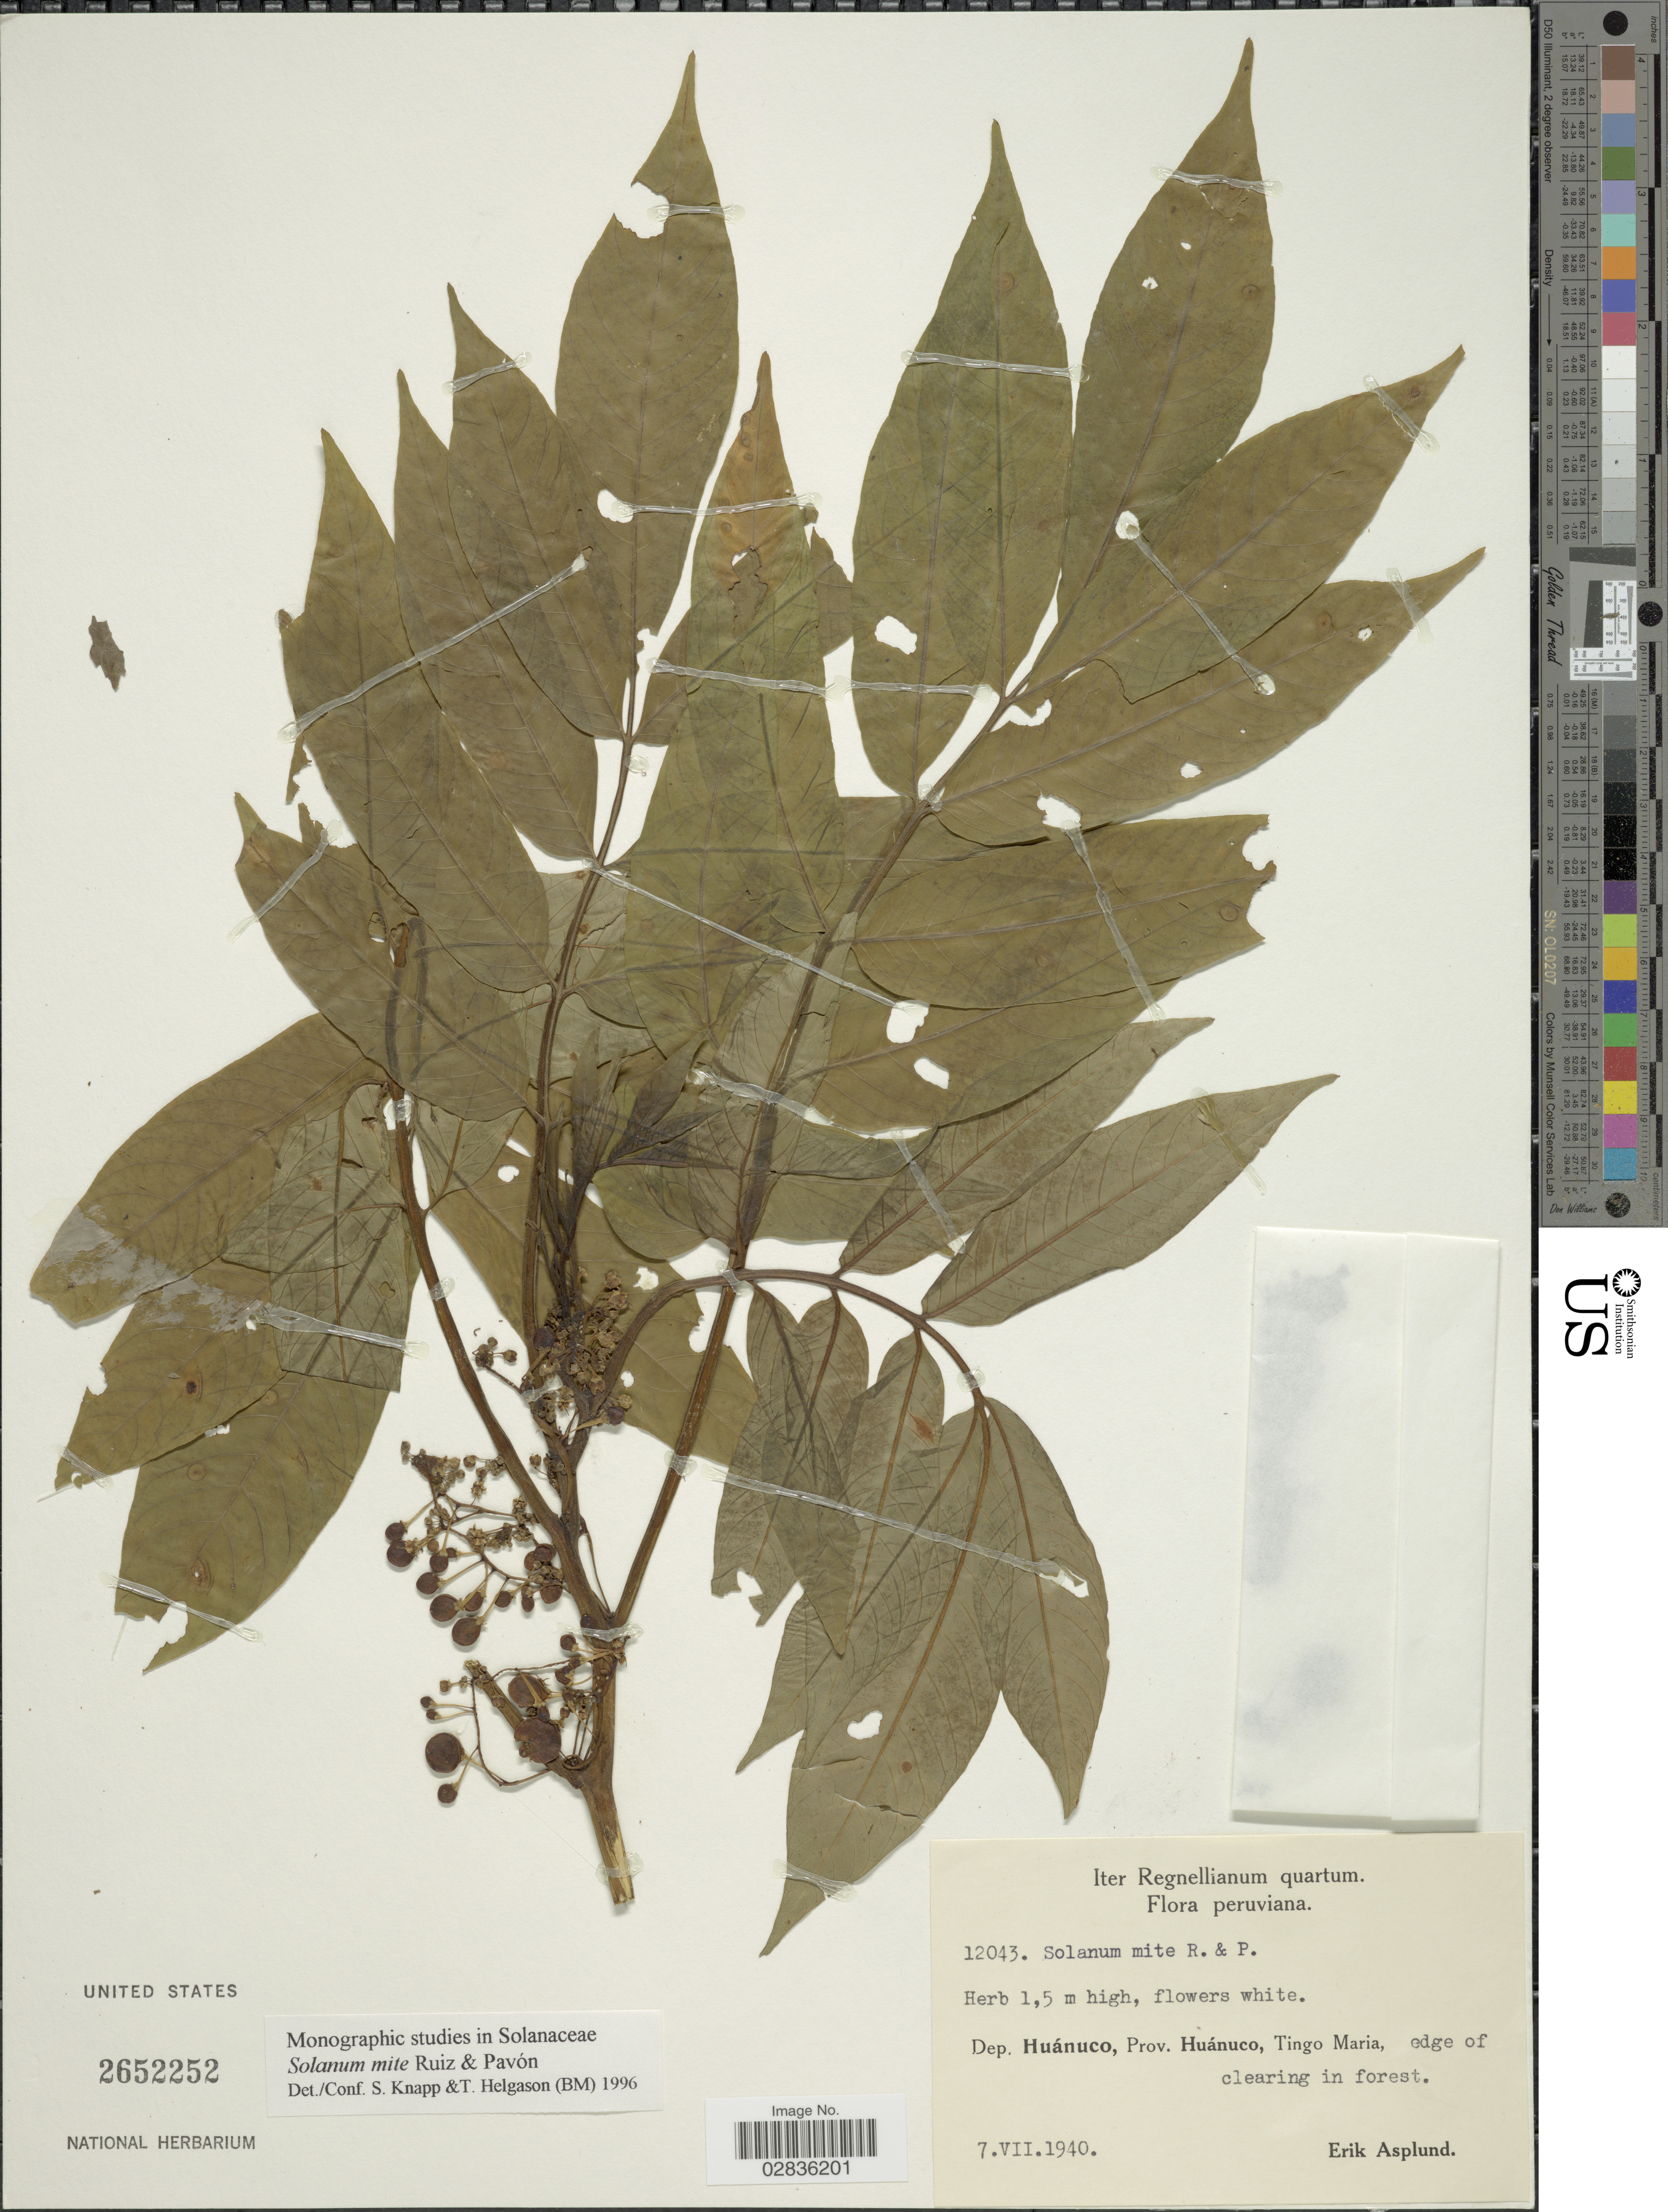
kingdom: Plantae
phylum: Tracheophyta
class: Magnoliopsida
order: Solanales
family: Solanaceae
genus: Solanum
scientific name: Solanum mite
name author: Ruiz & Pav.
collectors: E. Asplund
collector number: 12043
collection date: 1940-07-07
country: Peru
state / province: Huánuco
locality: Dep. Huánuco, Prov. Huánuco, Tingo Maria.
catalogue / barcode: US 2652252